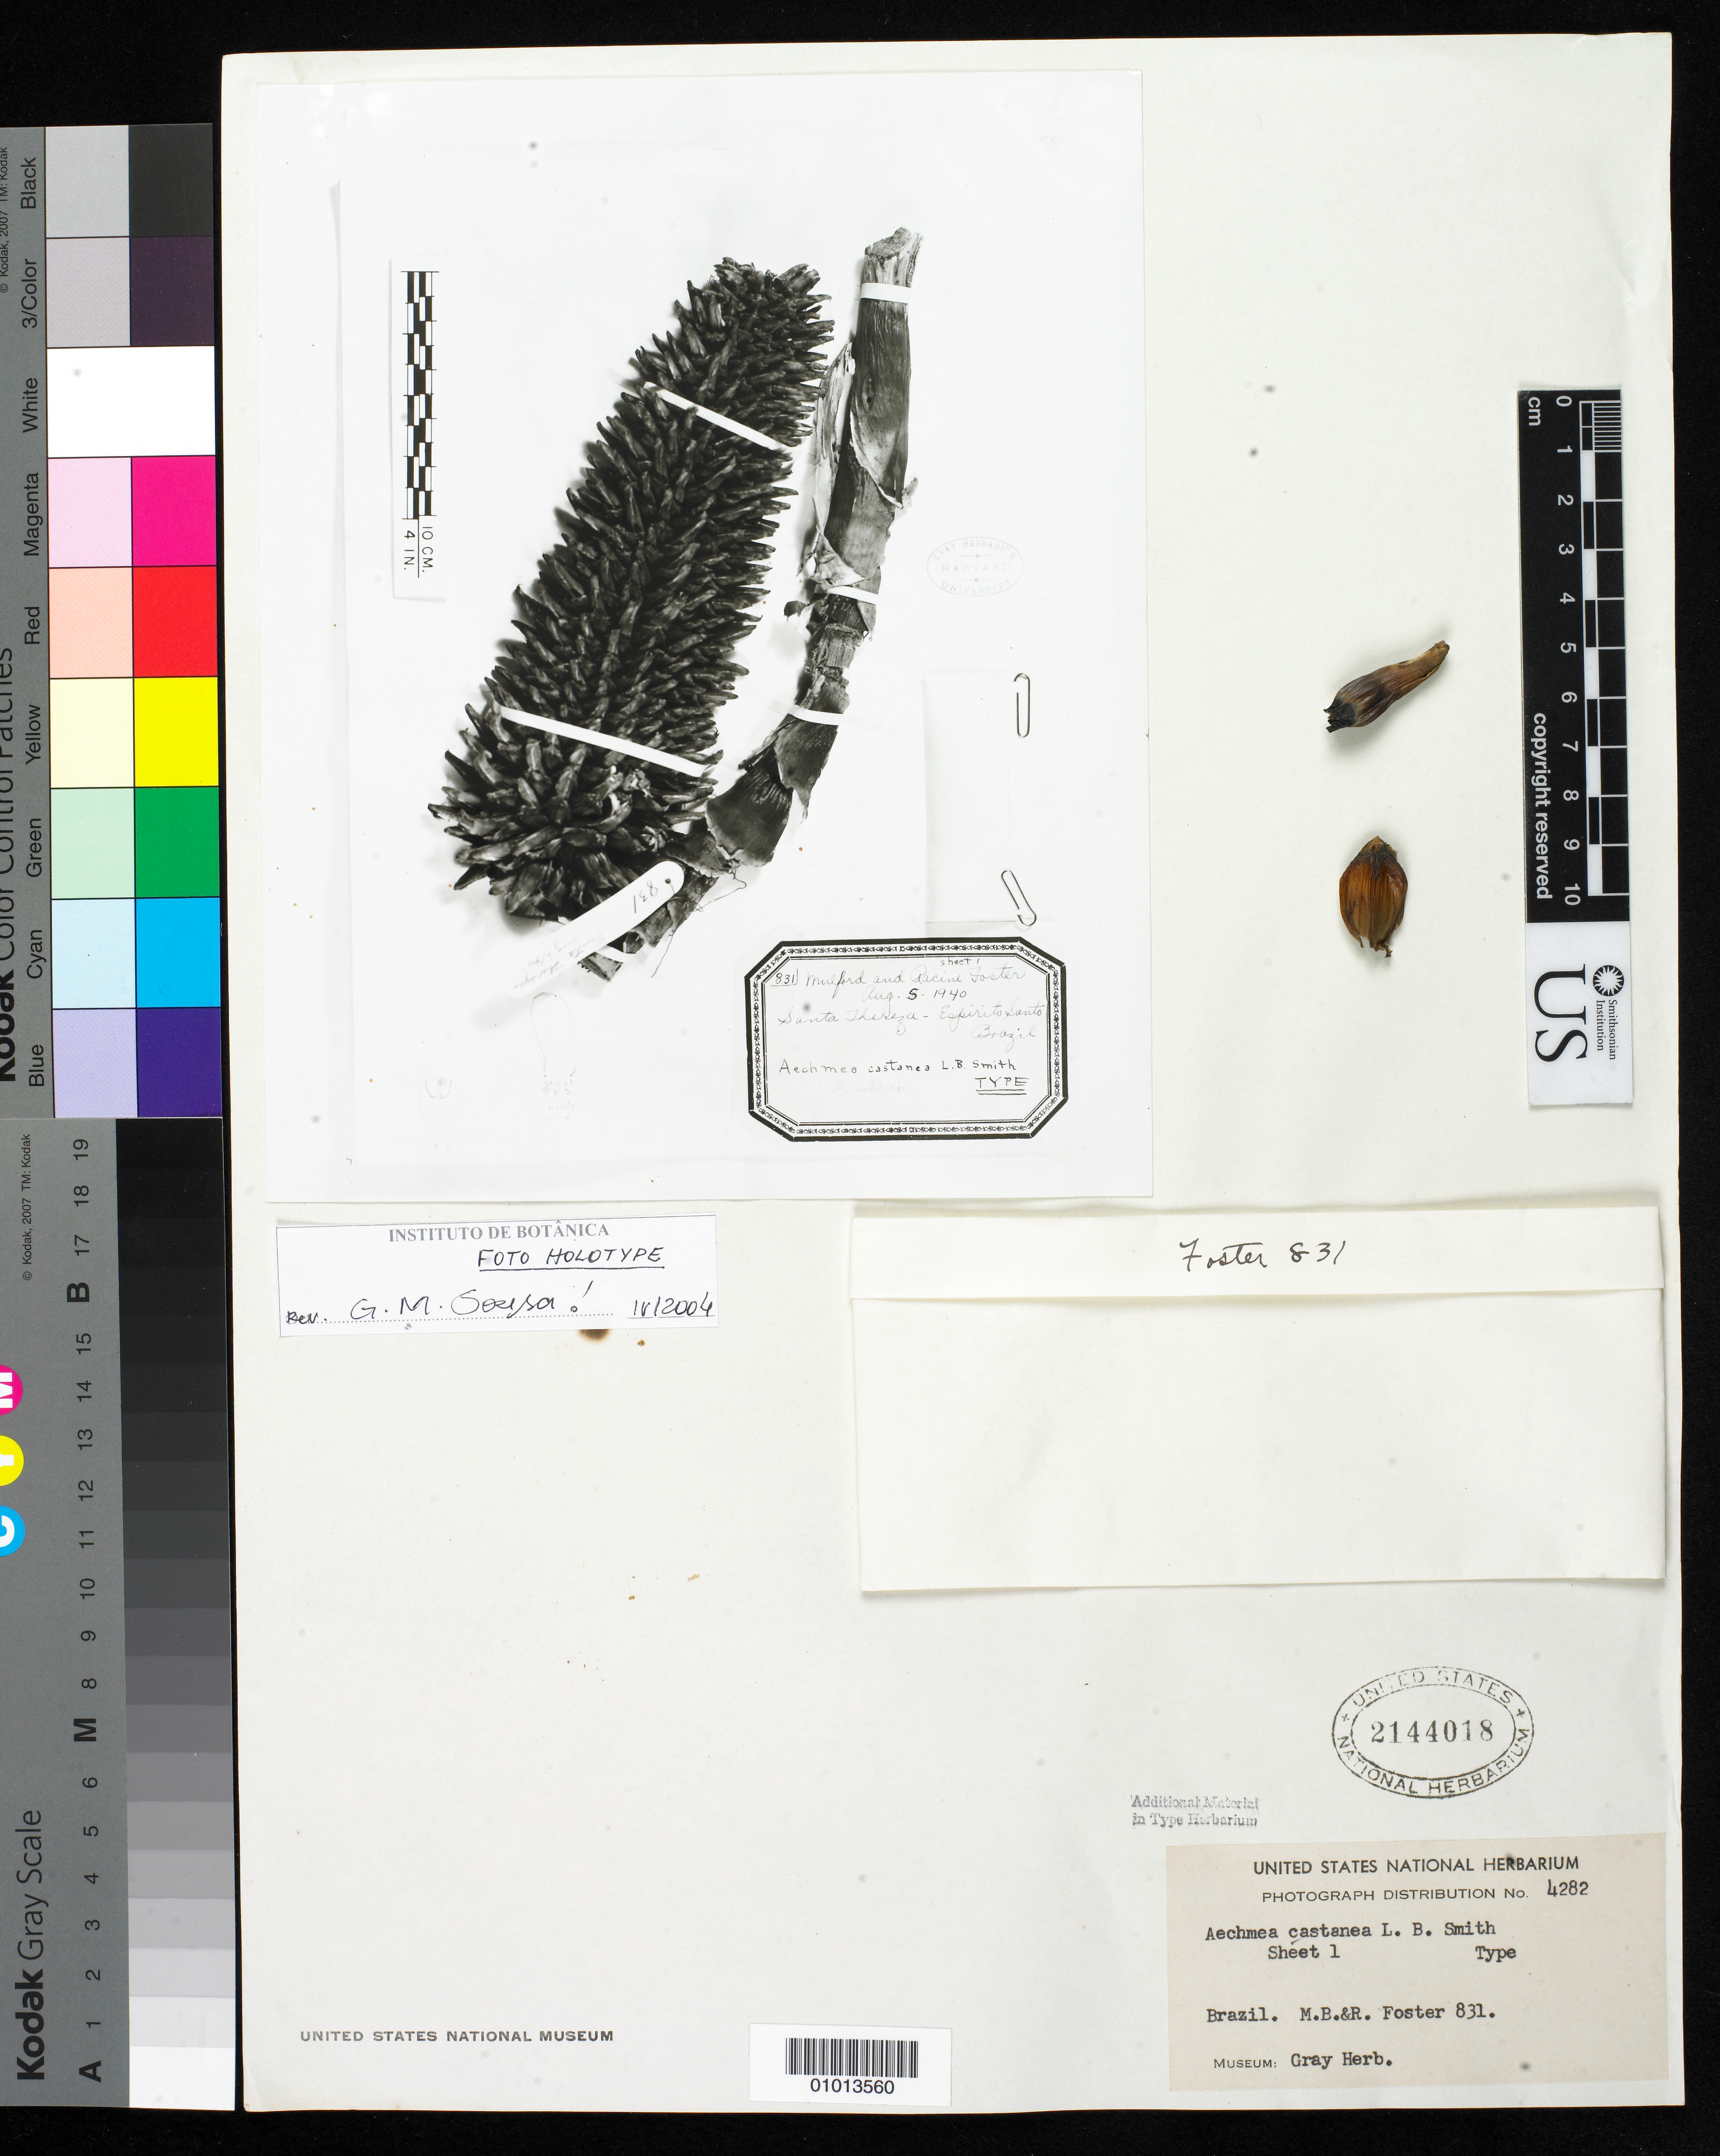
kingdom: Plantae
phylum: Tracheophyta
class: Liliopsida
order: Poales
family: Bromeliaceae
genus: Aechmea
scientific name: Aechmea castanea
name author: L.B. Sm.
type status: Isotype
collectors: M. B. Foster & R. C. Foster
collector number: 831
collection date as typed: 05 Aug 1940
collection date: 1940-08-05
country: Brazil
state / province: Espírito Santo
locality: Santa Teresa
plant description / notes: Photograph and fragmentary material of [holo]type specimen ex Gray Herb. "Sheet 1" but no corresponding sheet 2 found.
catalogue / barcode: US 2144018